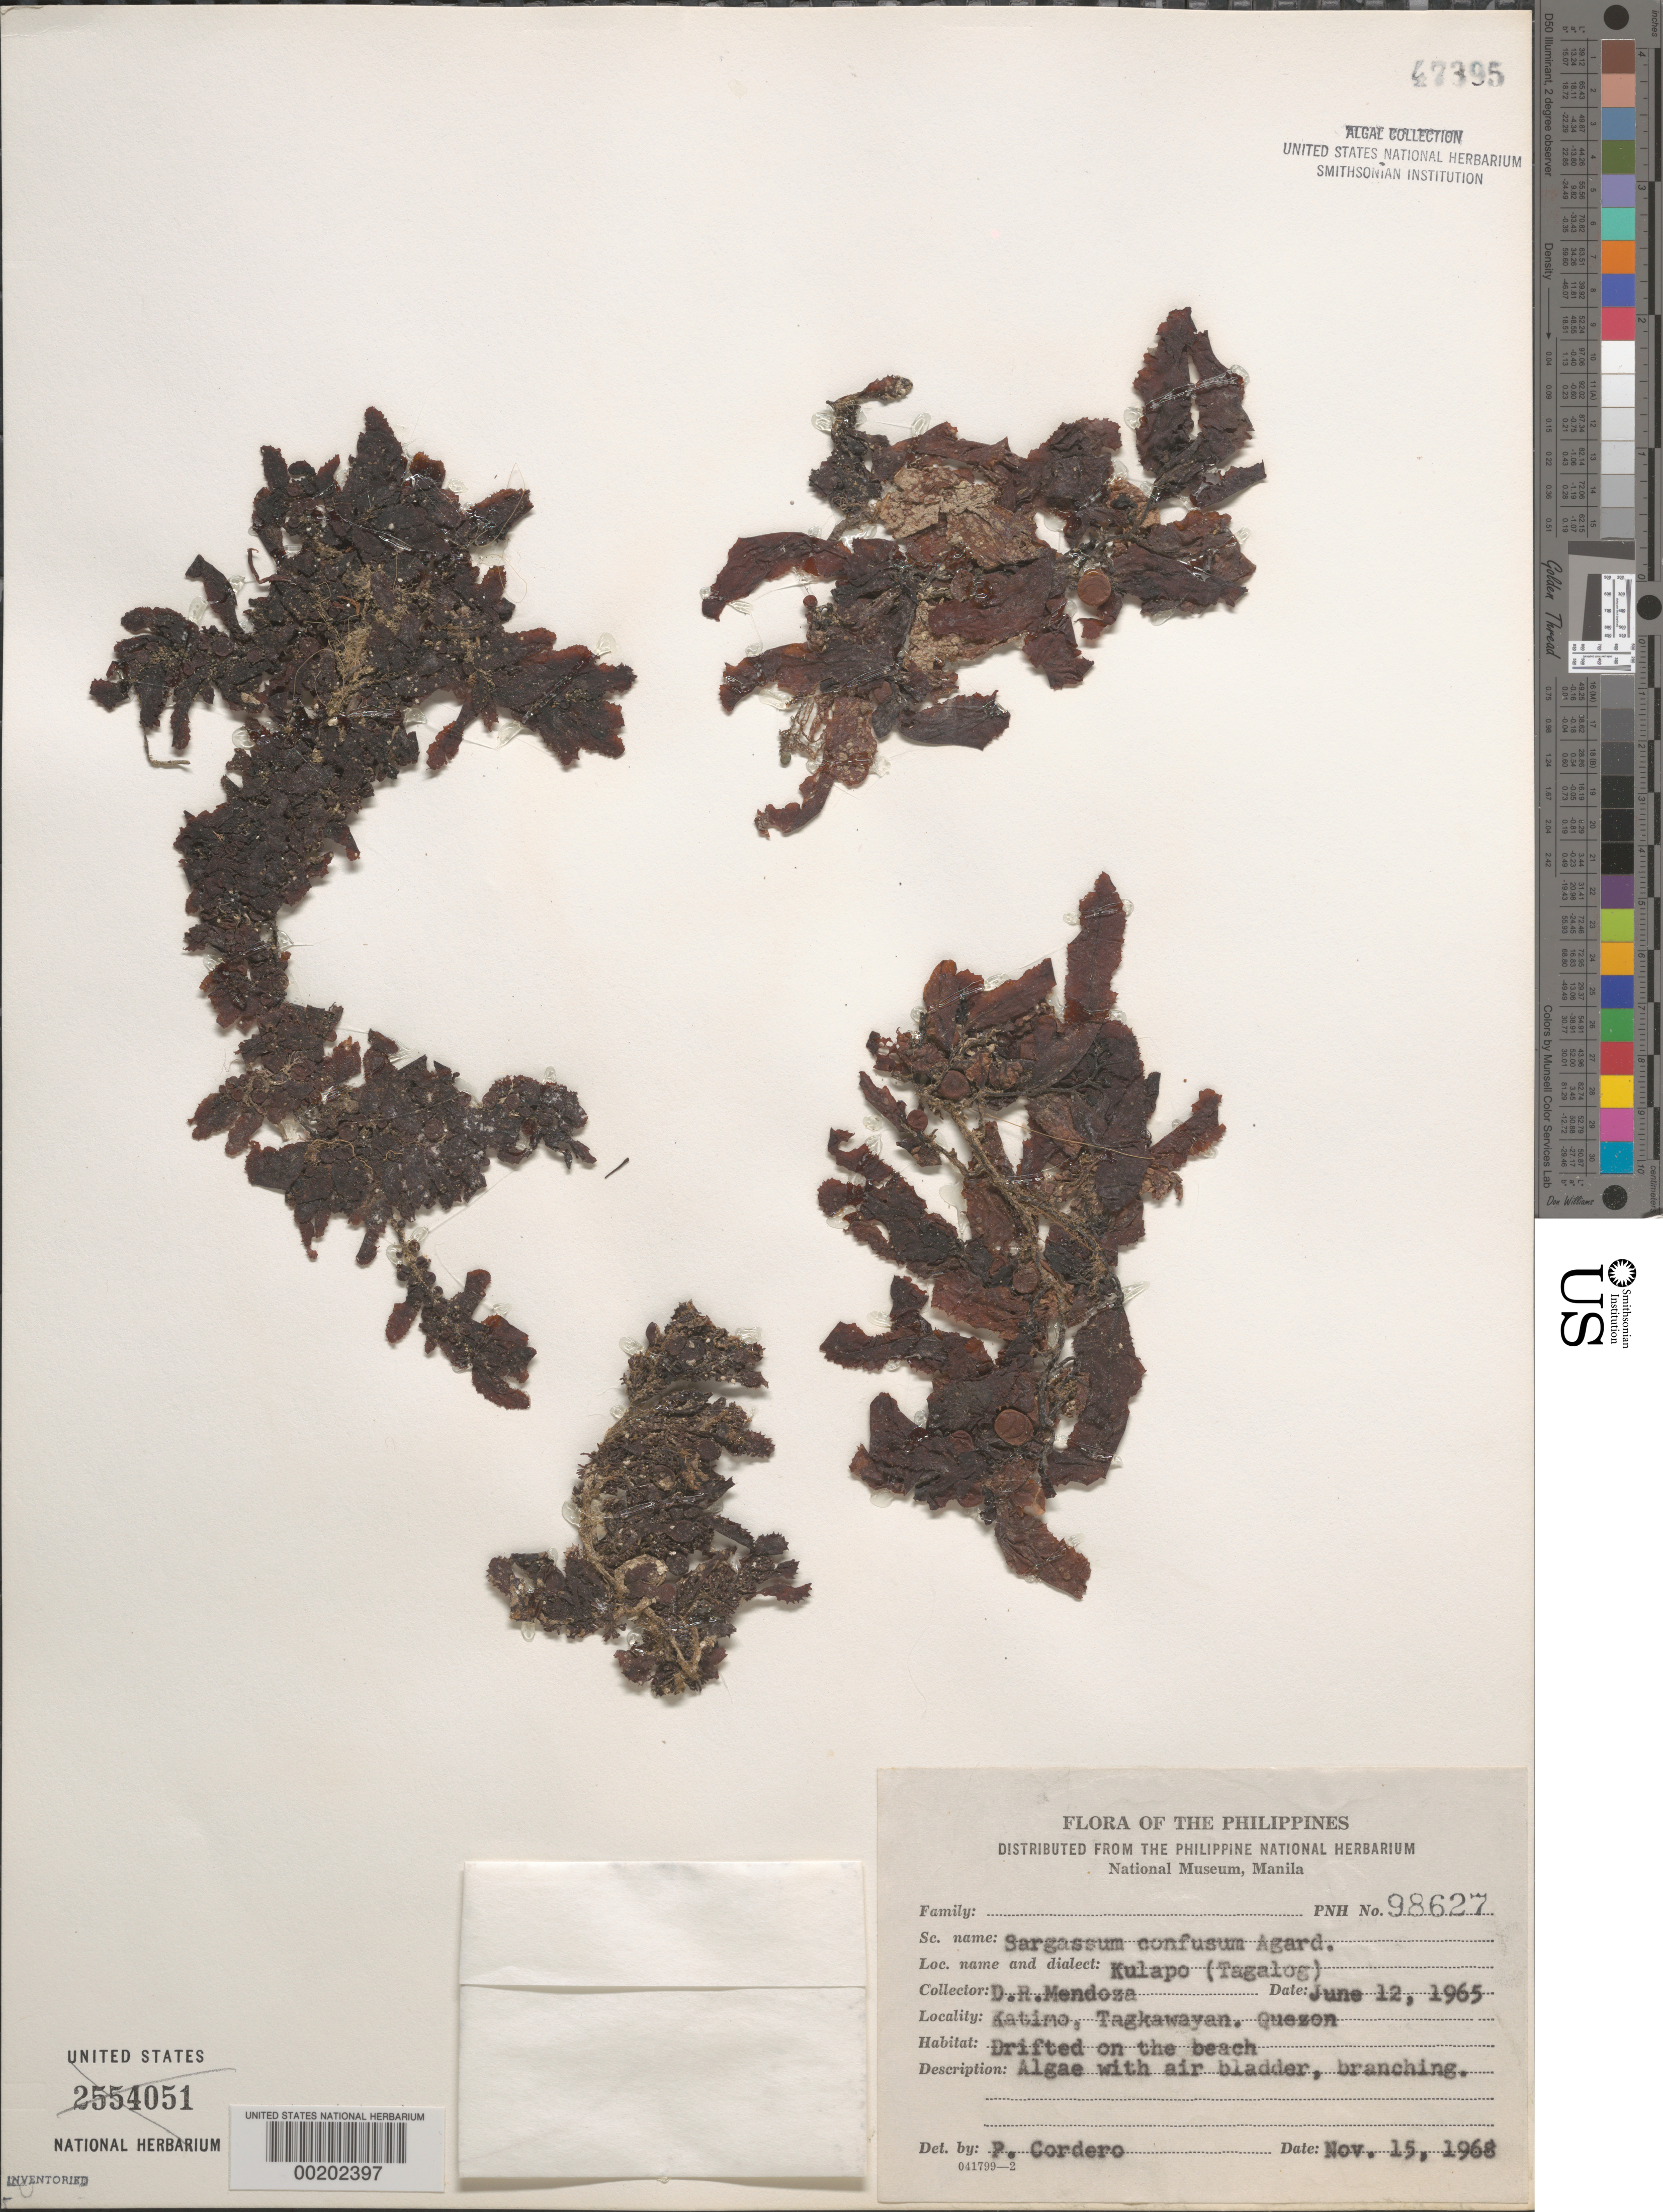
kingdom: Chromista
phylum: Ochrophyta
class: Phaeophyceae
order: Fucales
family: Sargassaceae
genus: Sargassum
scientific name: Sargassum confusum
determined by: Cordero, P. A., Jr.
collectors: D. Mendoza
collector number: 98627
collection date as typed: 17 Jun 1965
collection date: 1965-06-17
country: Philippines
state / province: Calabarzon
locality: Katimo, tagkawayan, quezon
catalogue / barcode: US 47395